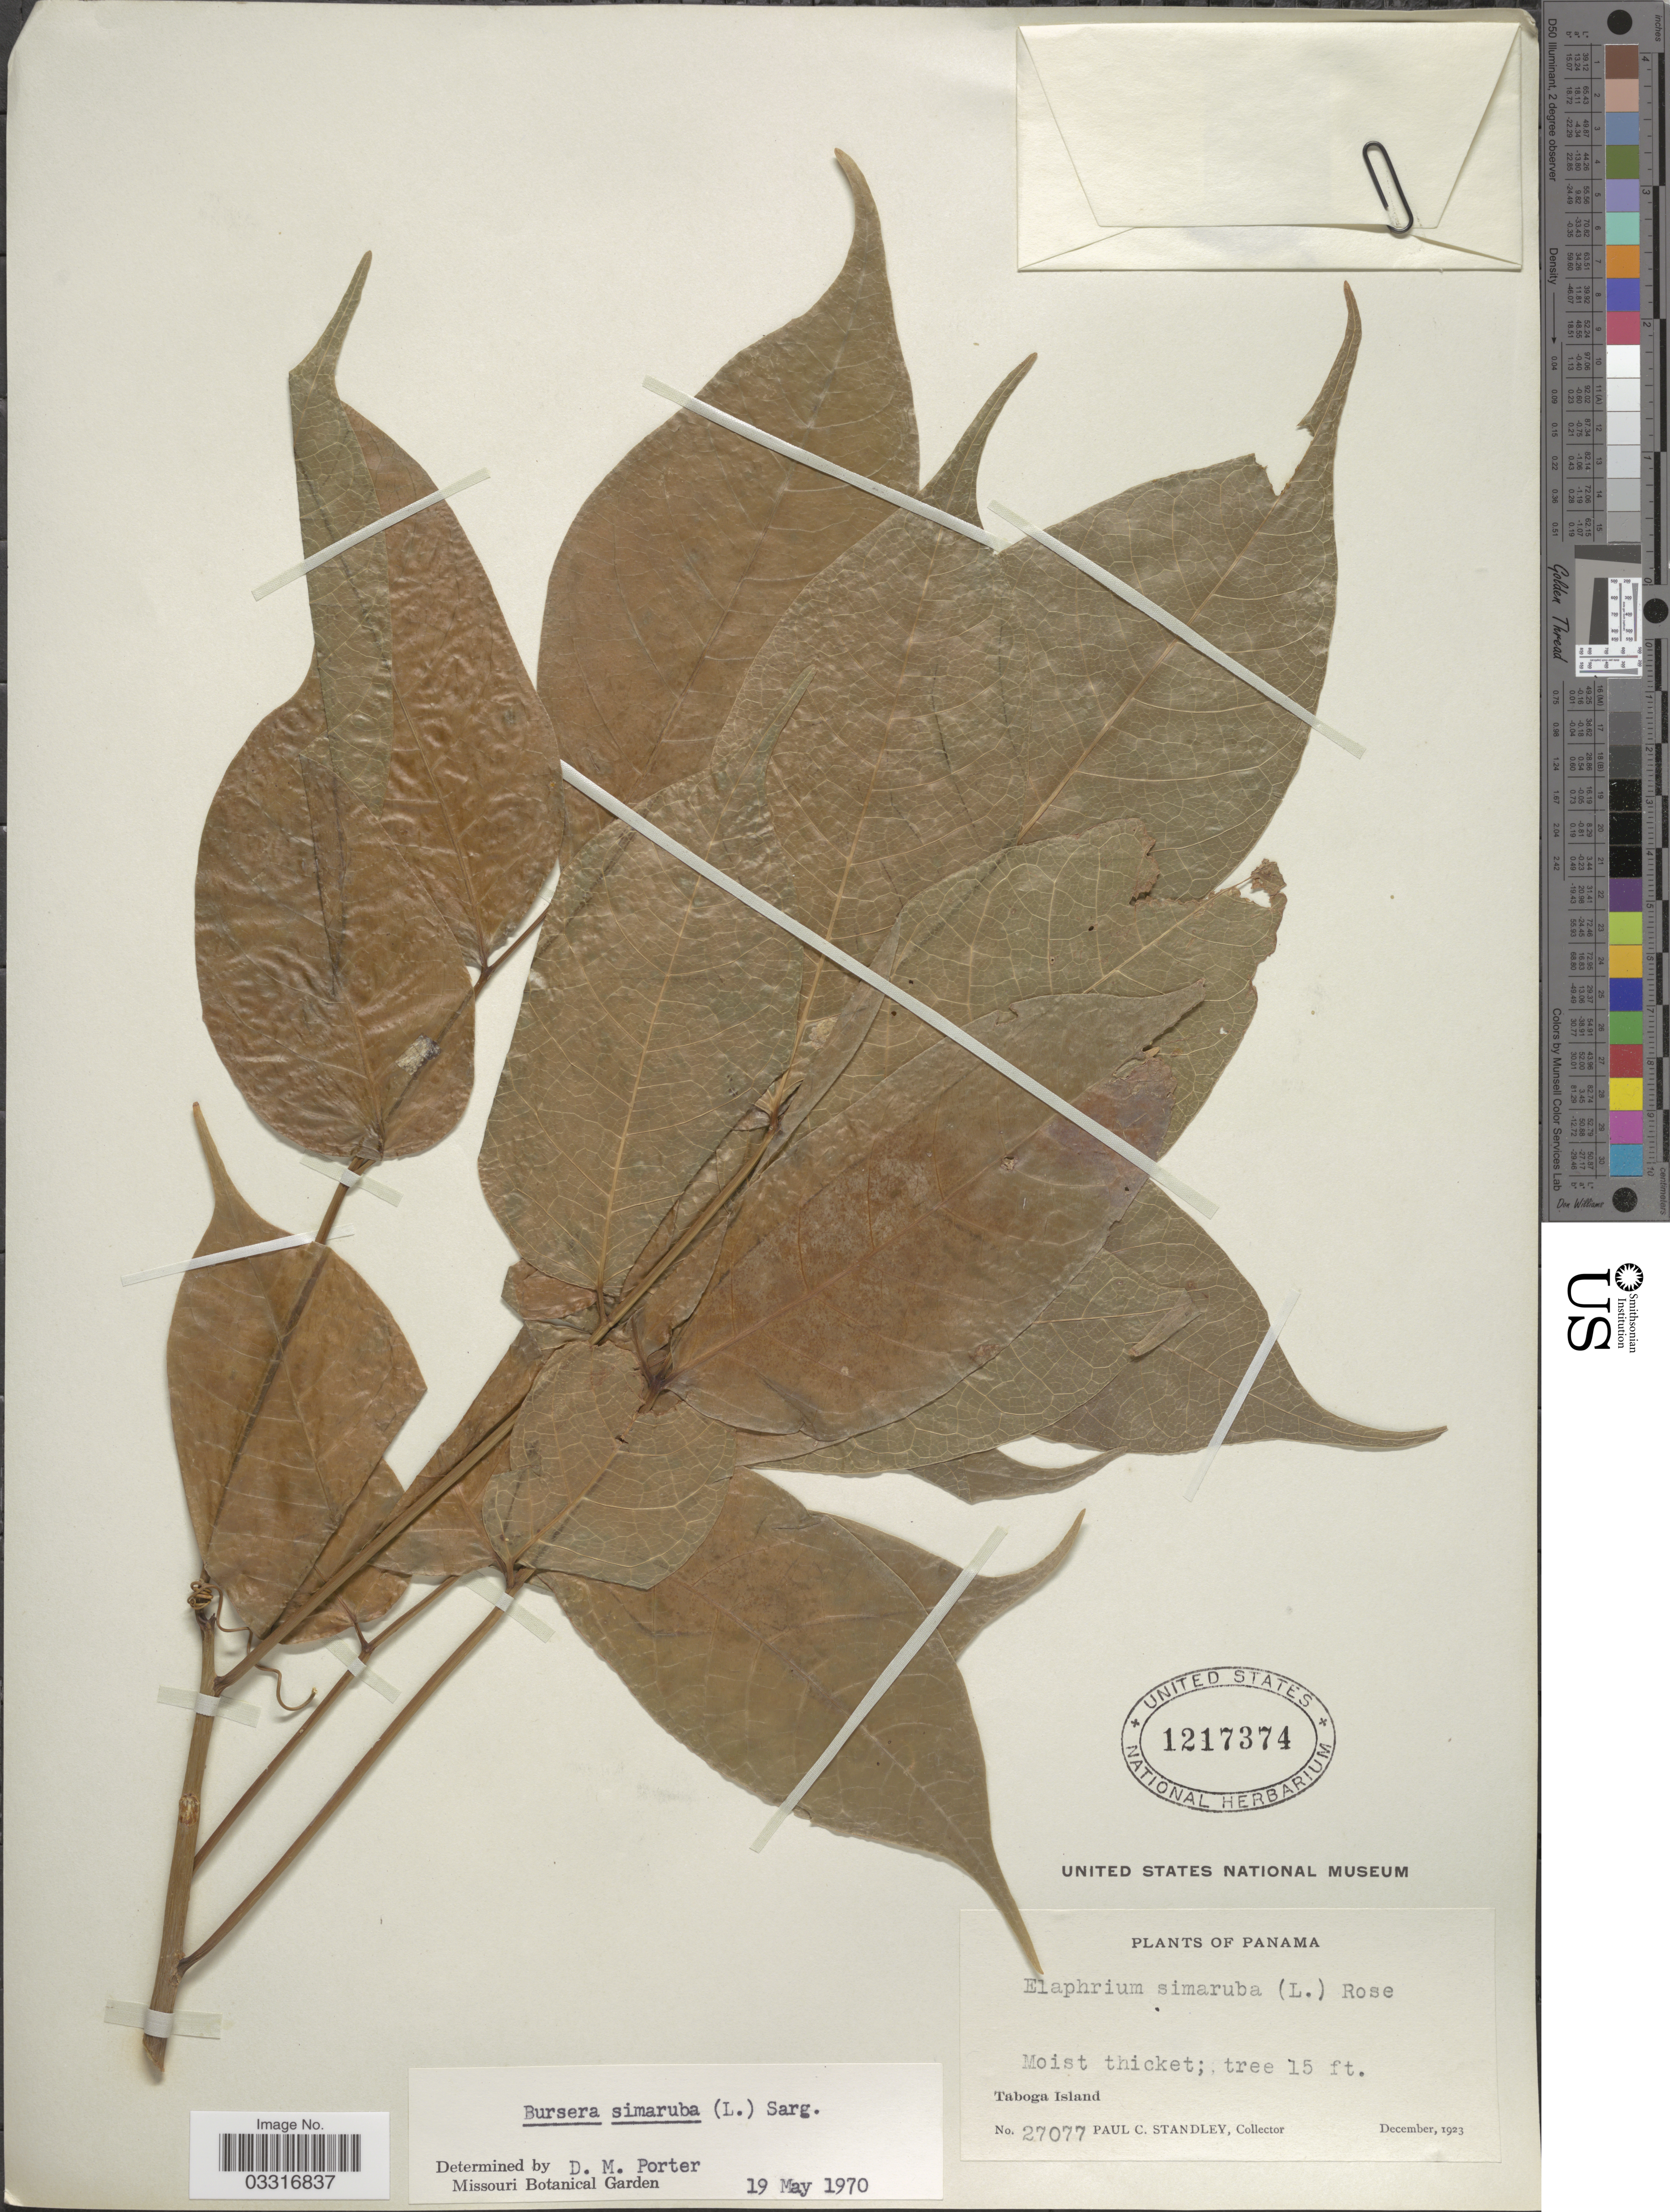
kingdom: Plantae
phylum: Tracheophyta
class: Magnoliopsida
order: Sapindales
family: Burseraceae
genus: Bursera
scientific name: Bursera simaruba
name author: (L.) Sarg.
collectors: P. C. Standley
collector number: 27077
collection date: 1923-12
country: Panama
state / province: Panamá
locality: Taboga Island.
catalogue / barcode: US 1217374